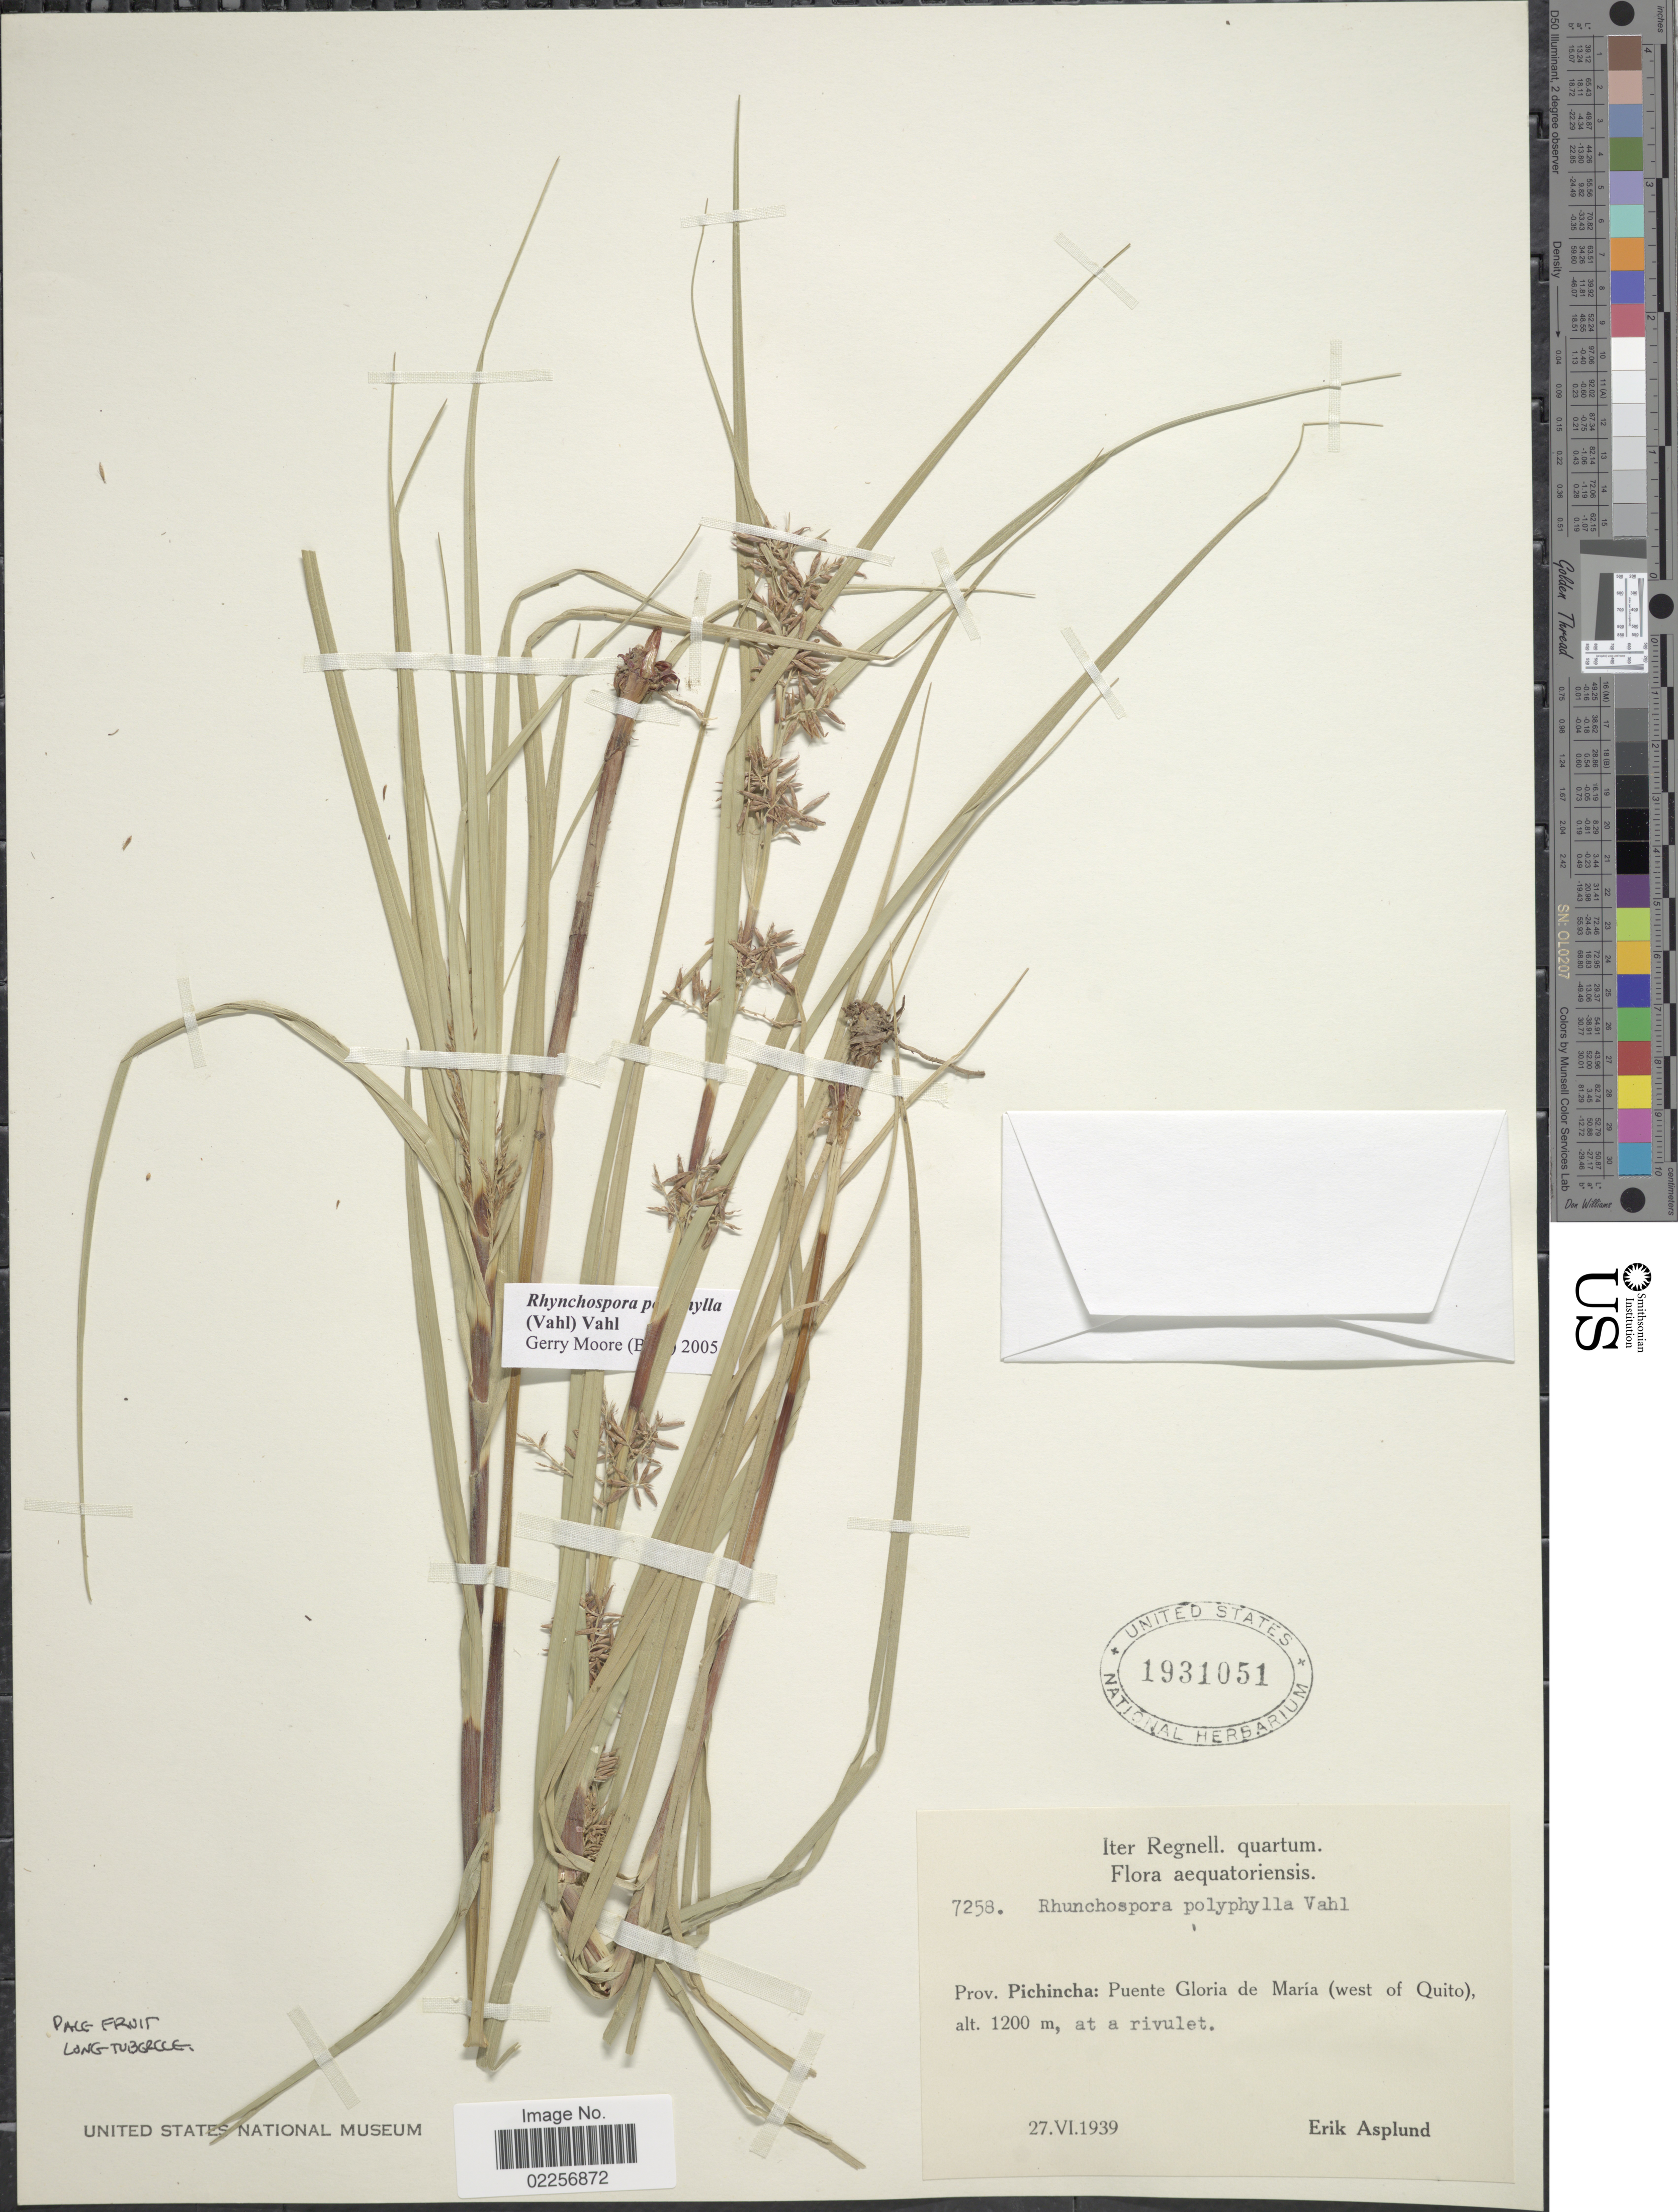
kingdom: Plantae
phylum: Tracheophyta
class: Liliopsida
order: Poales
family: Cyperaceae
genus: Rhynchospora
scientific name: Rhynchospora polyphylla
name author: (Vahl) Vahl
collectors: E. Asplund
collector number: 7258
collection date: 1939-06-27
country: Ecuador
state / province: Pichincha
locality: Aequatoriensis. Puente Gloria de Maria (west of Quito)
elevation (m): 1200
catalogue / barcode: US 1931051